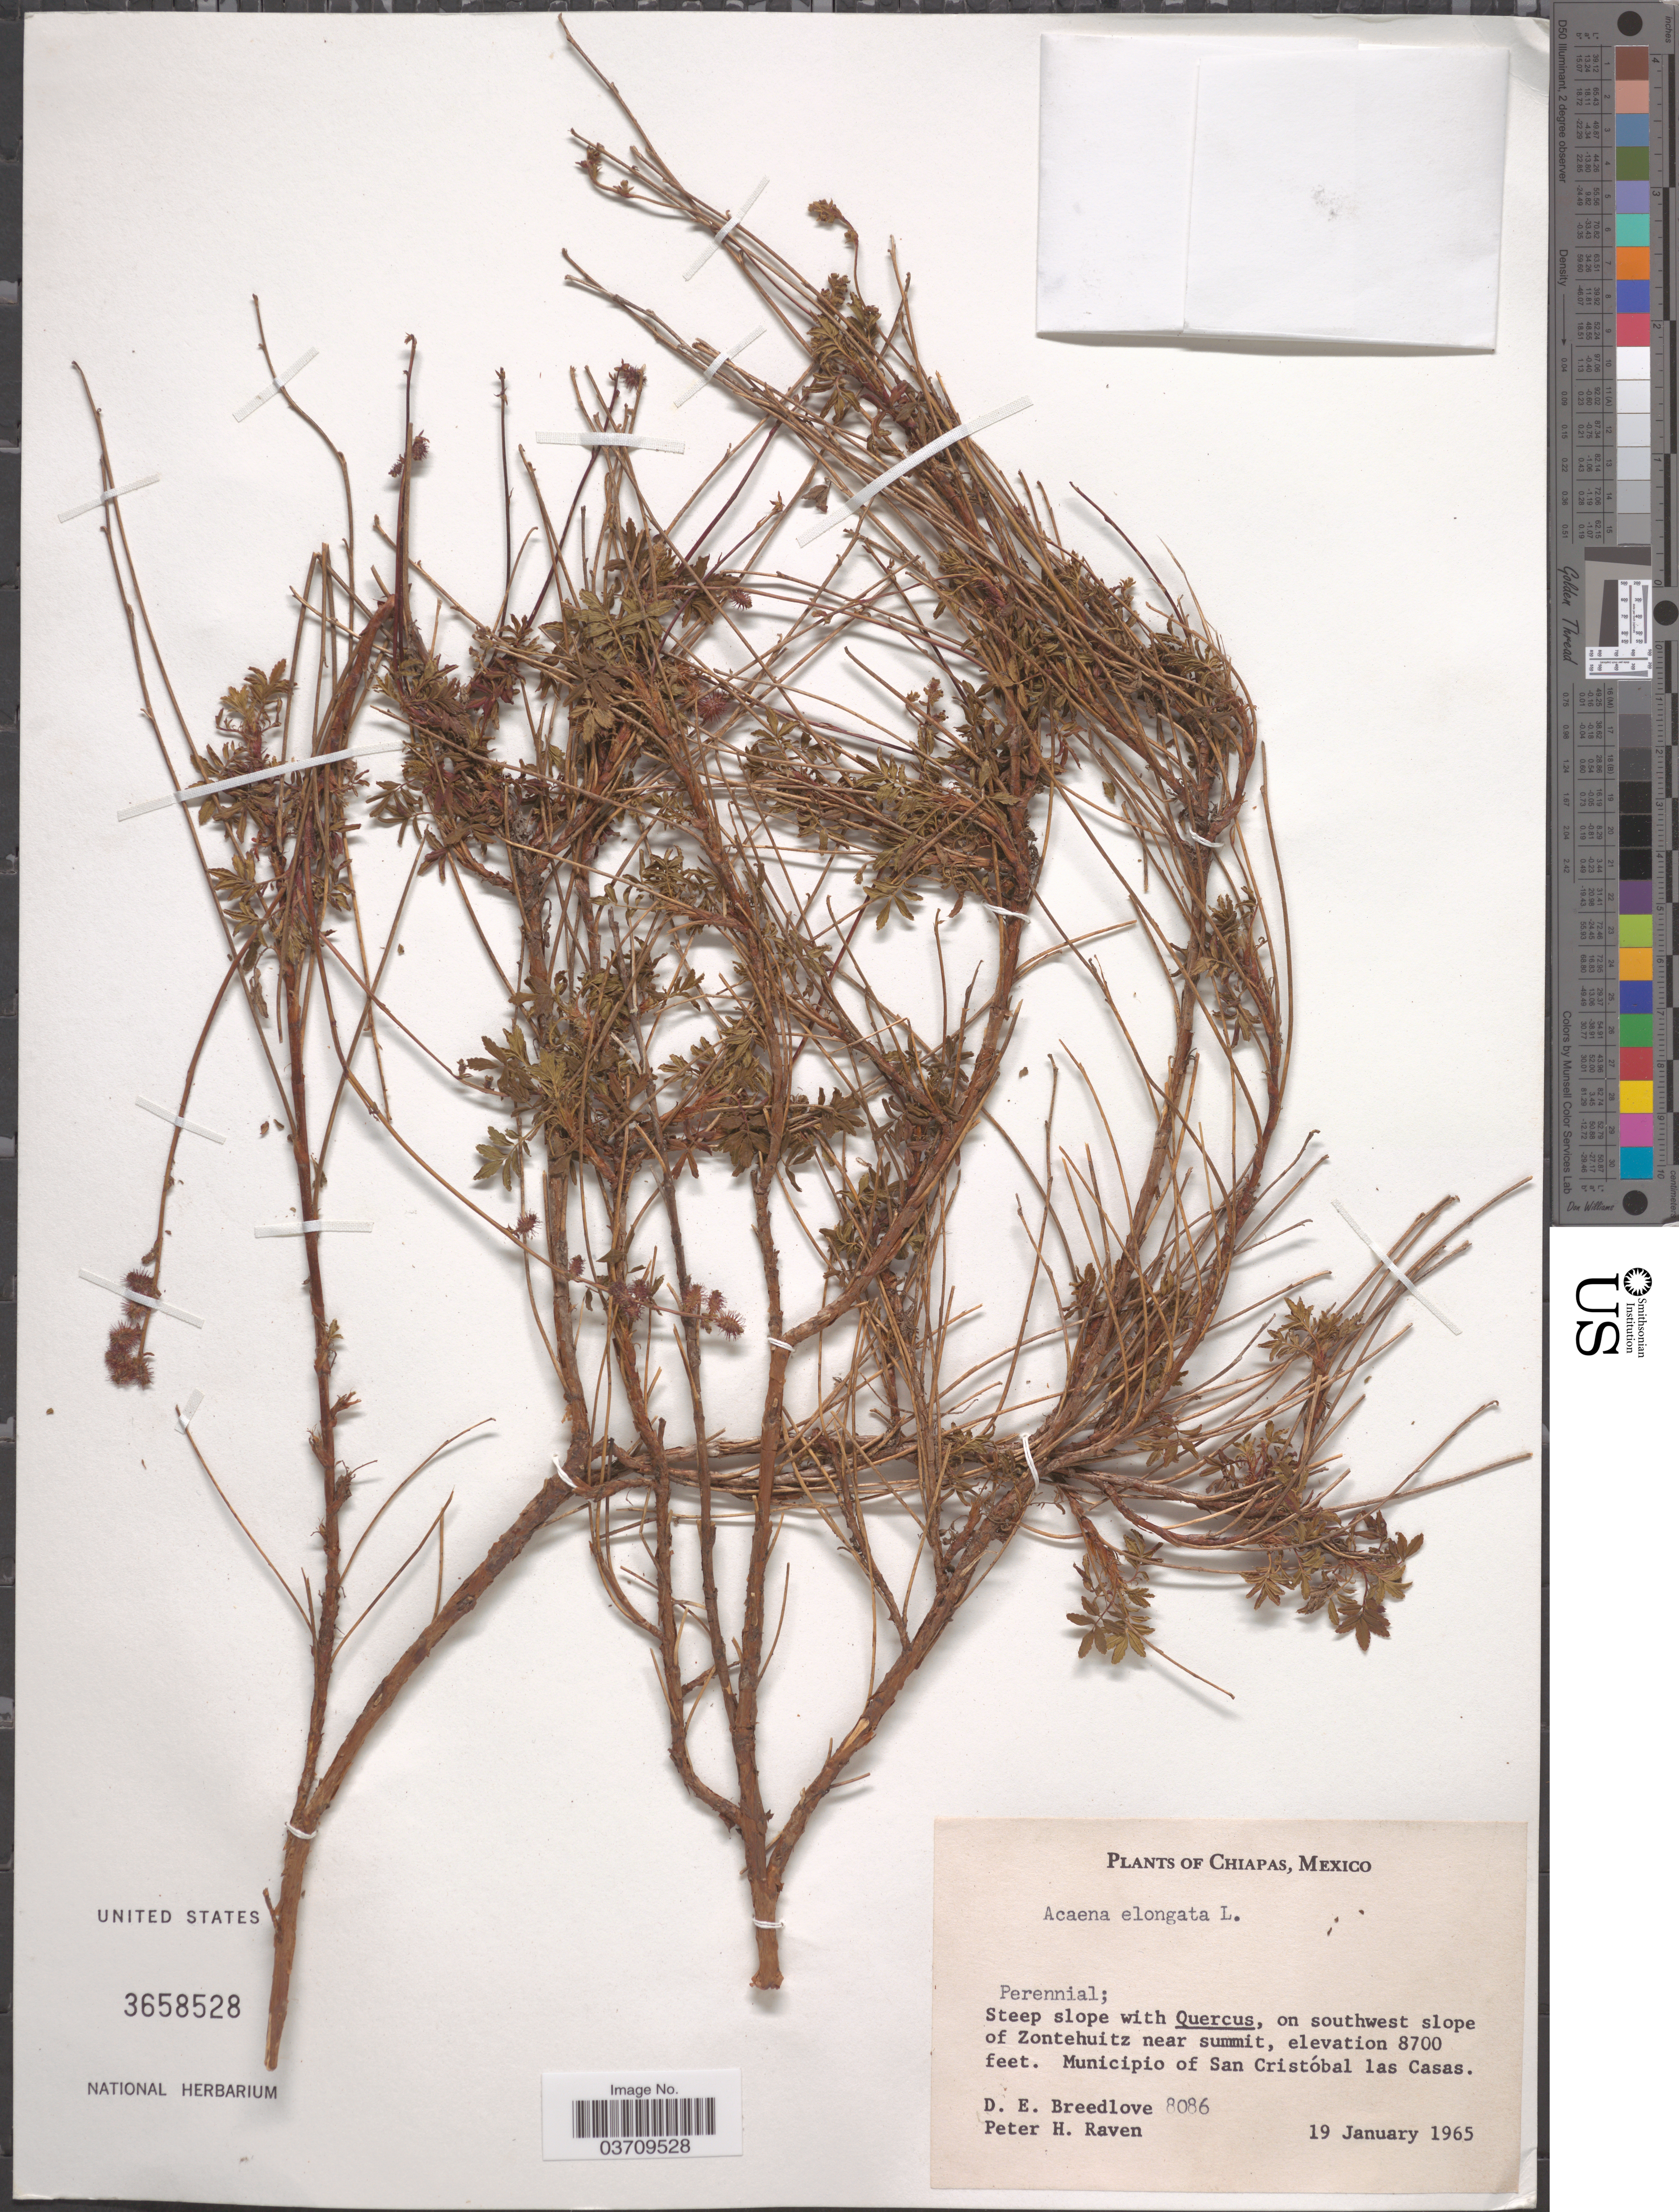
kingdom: Plantae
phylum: Tracheophyta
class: Magnoliopsida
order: Rosales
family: Rosaceae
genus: Acaena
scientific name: Acaena elongata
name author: L.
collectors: D. E. Breedlove & P. Raven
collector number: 8086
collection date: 1965-01-19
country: Mexico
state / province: Chiapas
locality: Southwest slope of Zontehuitz near summit. Municipio of San Cristóbal las Casas.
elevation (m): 2652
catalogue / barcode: US 3658528